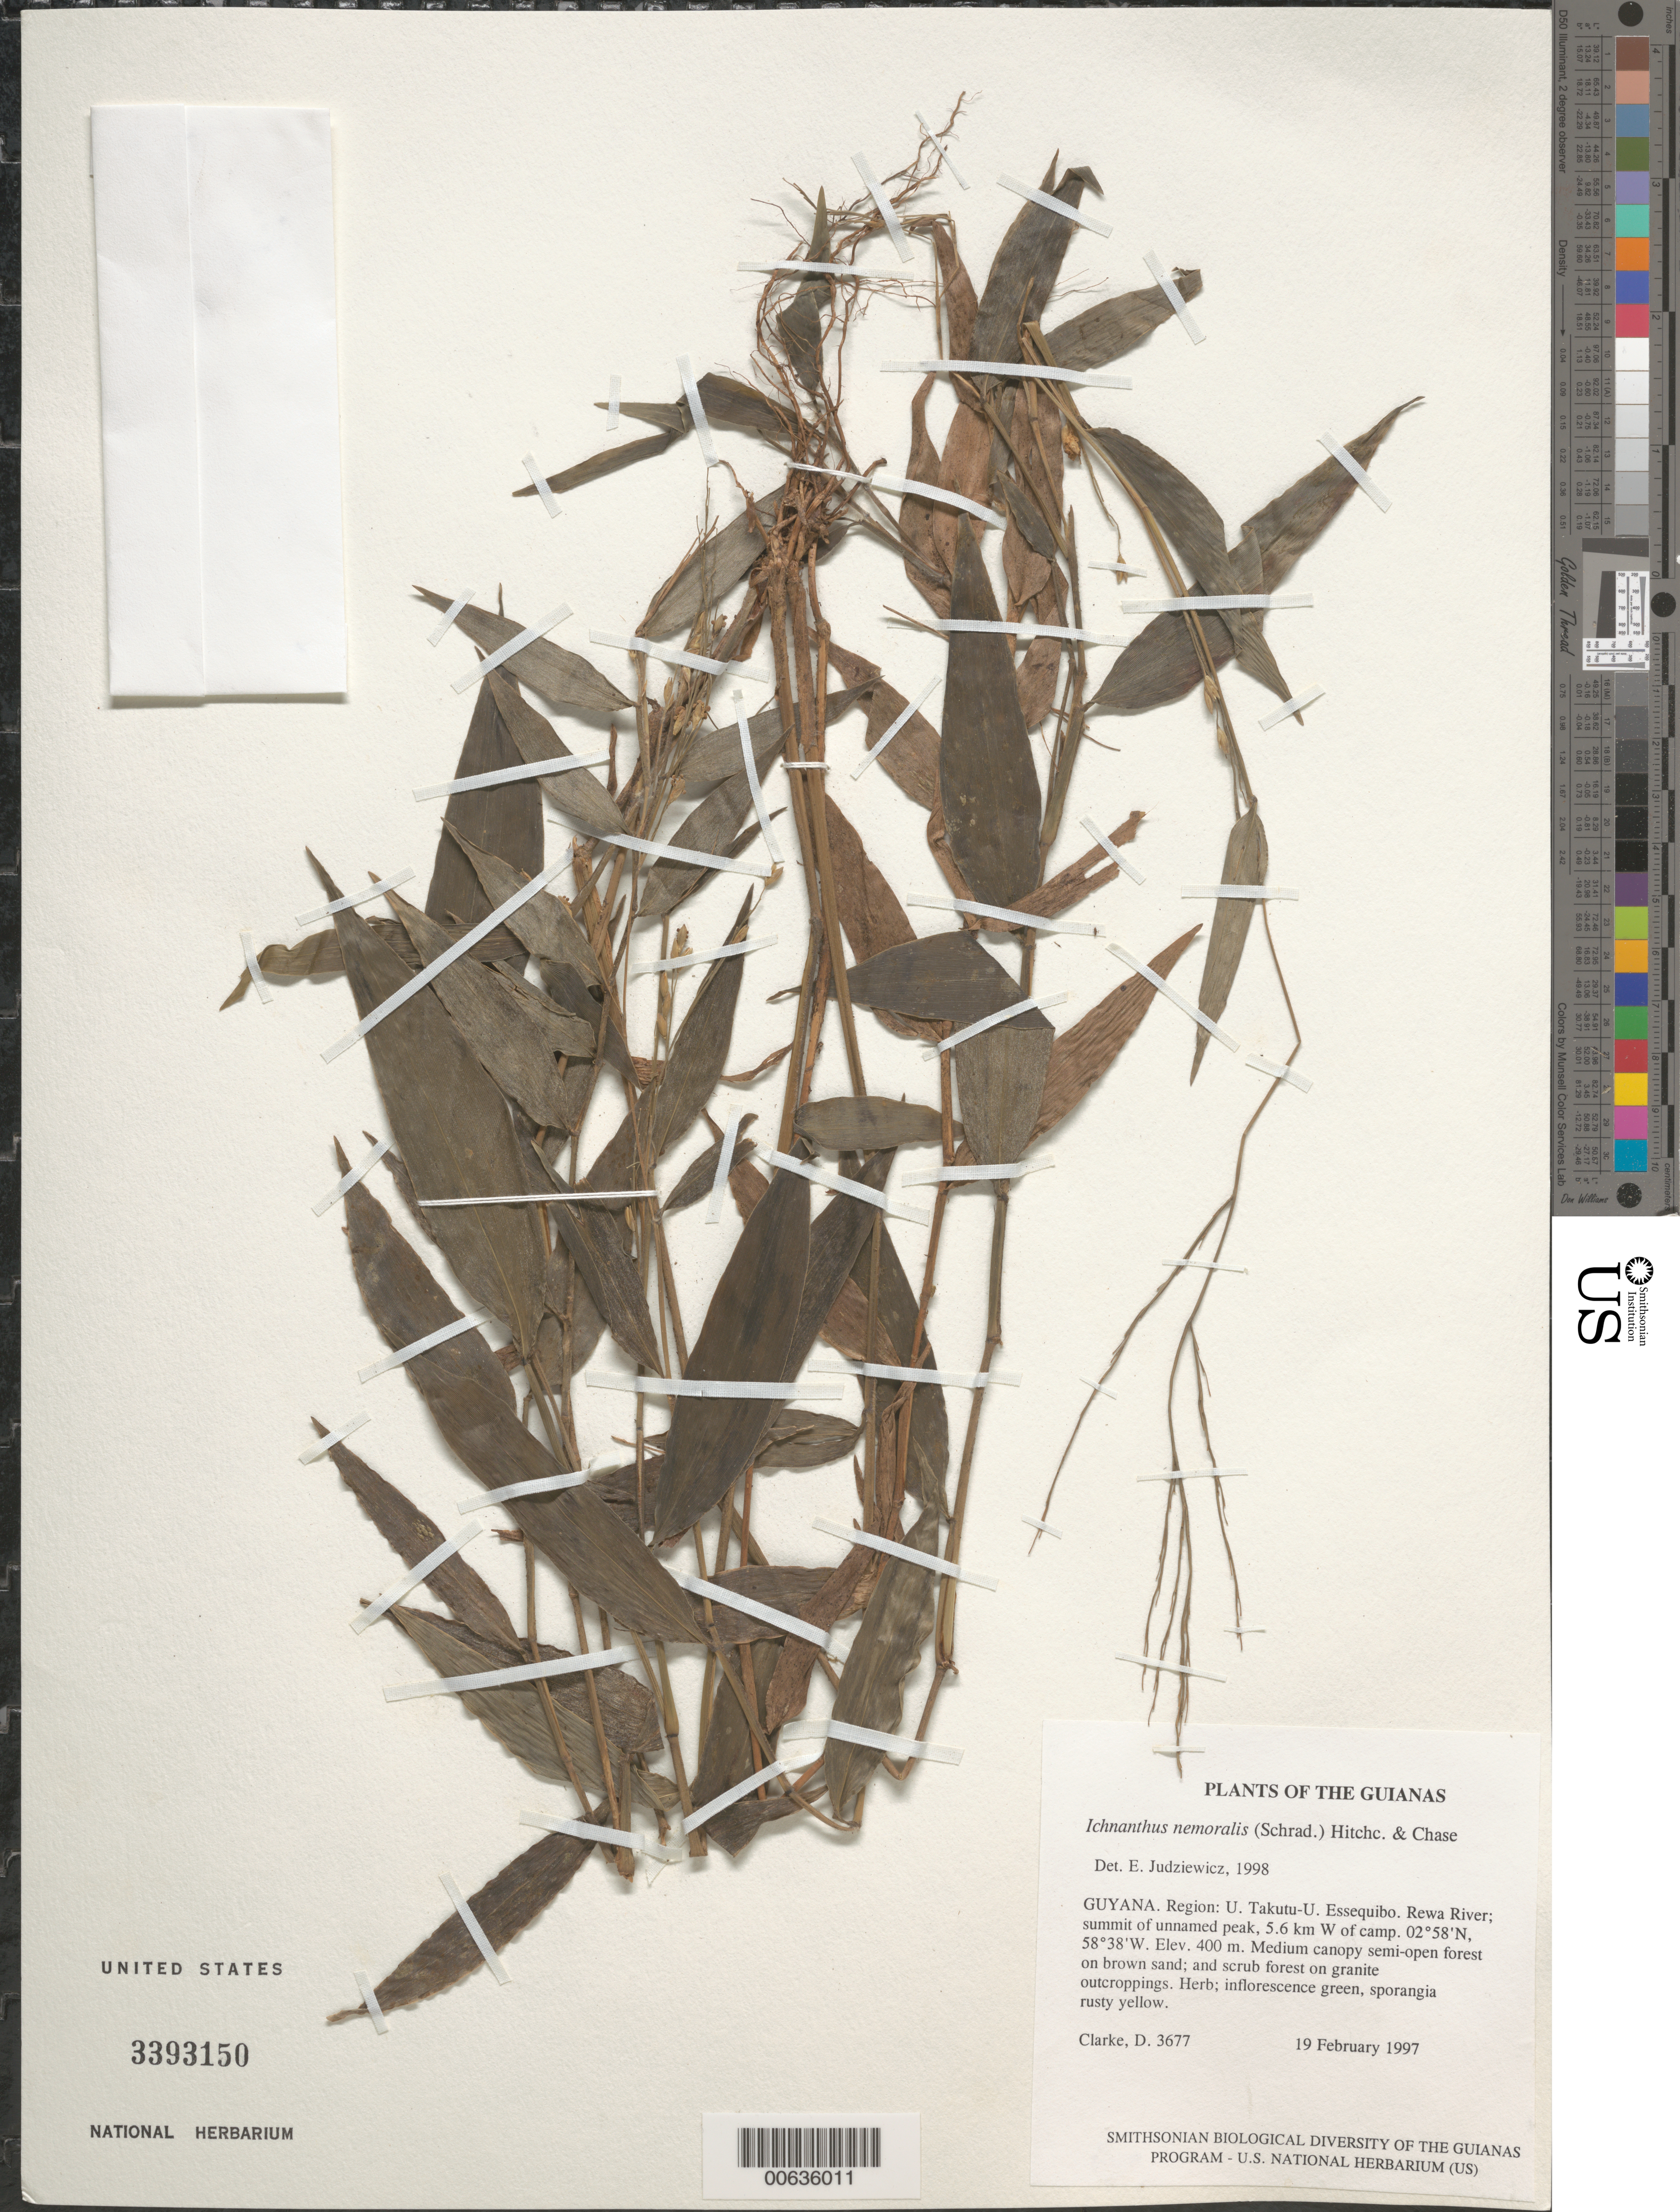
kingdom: Plantae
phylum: Tracheophyta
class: Liliopsida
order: Poales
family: Poaceae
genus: Ichnanthus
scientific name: Ichnanthus nemoralis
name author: (Schrad.) Hitchc. & Chase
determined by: Judziewicz, E. J.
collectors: H. D. Clarke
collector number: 3677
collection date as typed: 19 February 1997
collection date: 1997-02-19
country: Guyana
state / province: U. Takutu-U. Essequibo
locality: Rewa River; summit of unnamed peak, 5.6 km W of camp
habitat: Medium canopy semi-open forest on brown sand; and scrub forest on granite outcroppings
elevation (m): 400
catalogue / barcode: US 3393150